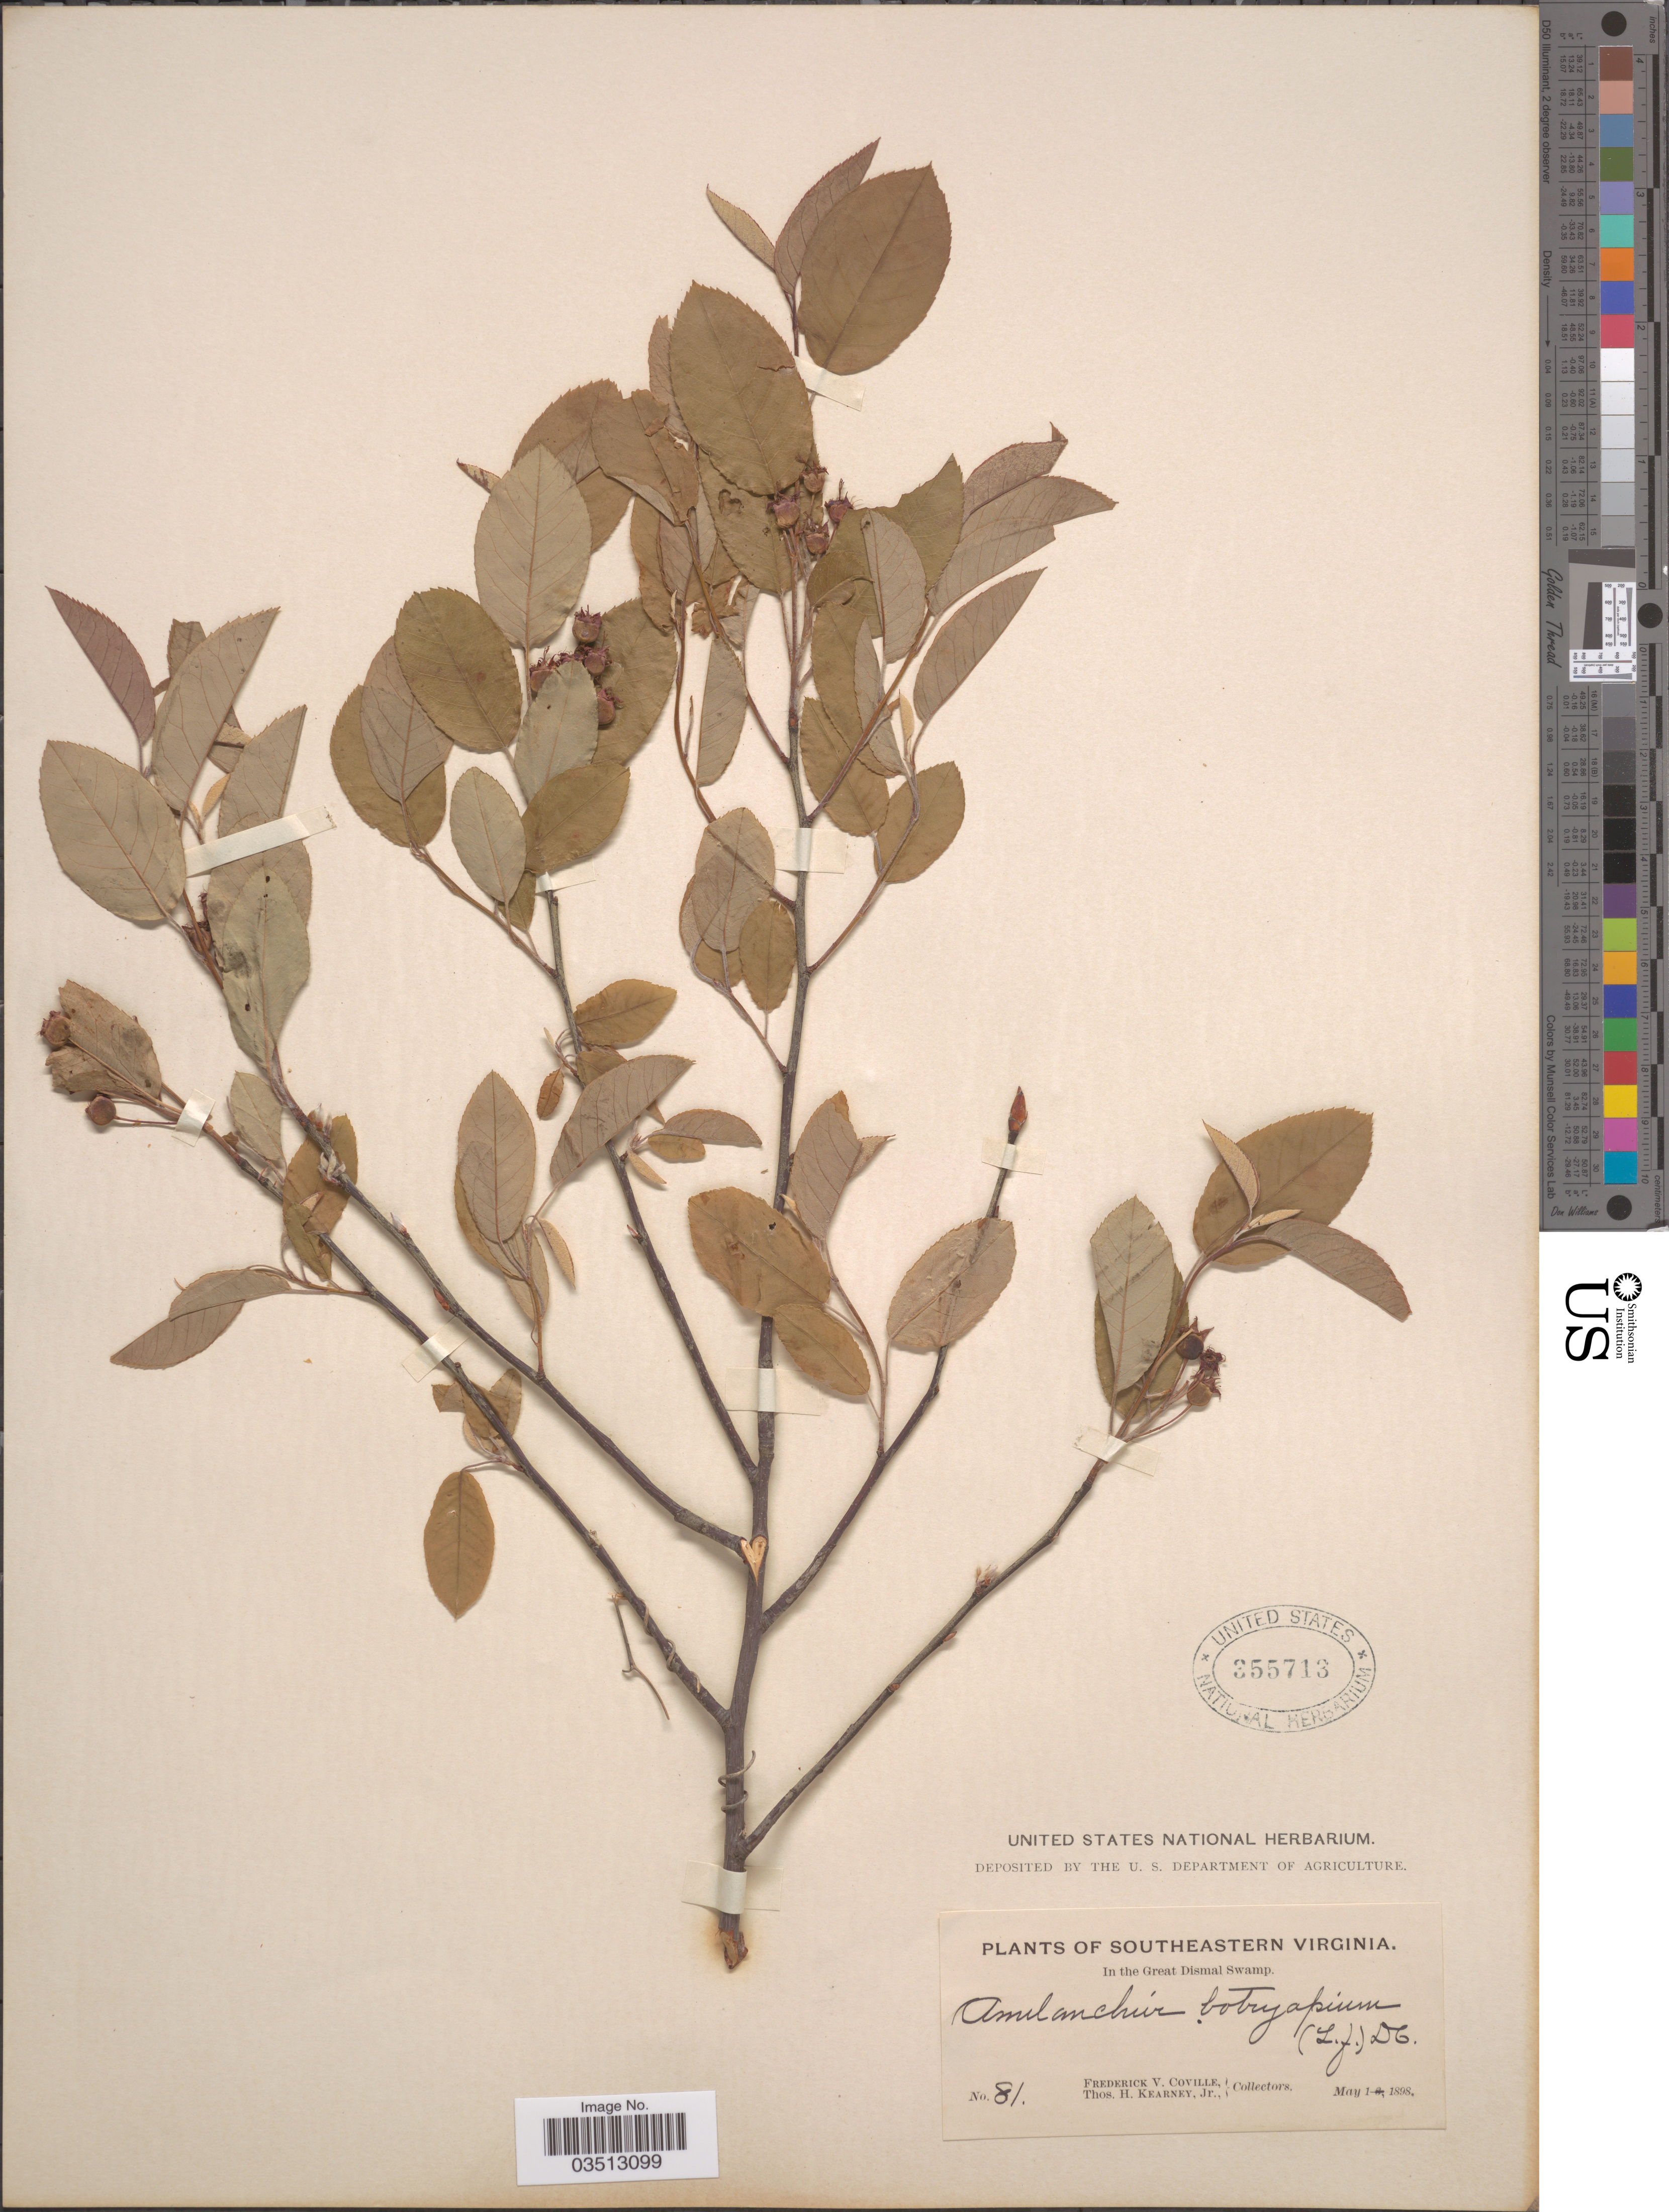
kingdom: Plantae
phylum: Tracheophyta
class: Magnoliopsida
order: Rosales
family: Rosaceae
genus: Amelanchier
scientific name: Amelanchier sp.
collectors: F. V. Coville & T. H. Kearney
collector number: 81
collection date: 1898-05-01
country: United States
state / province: Virginia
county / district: City of Chesapeake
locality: Southeastern Virginia. In the Great Dismal Swamp.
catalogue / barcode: US 355713